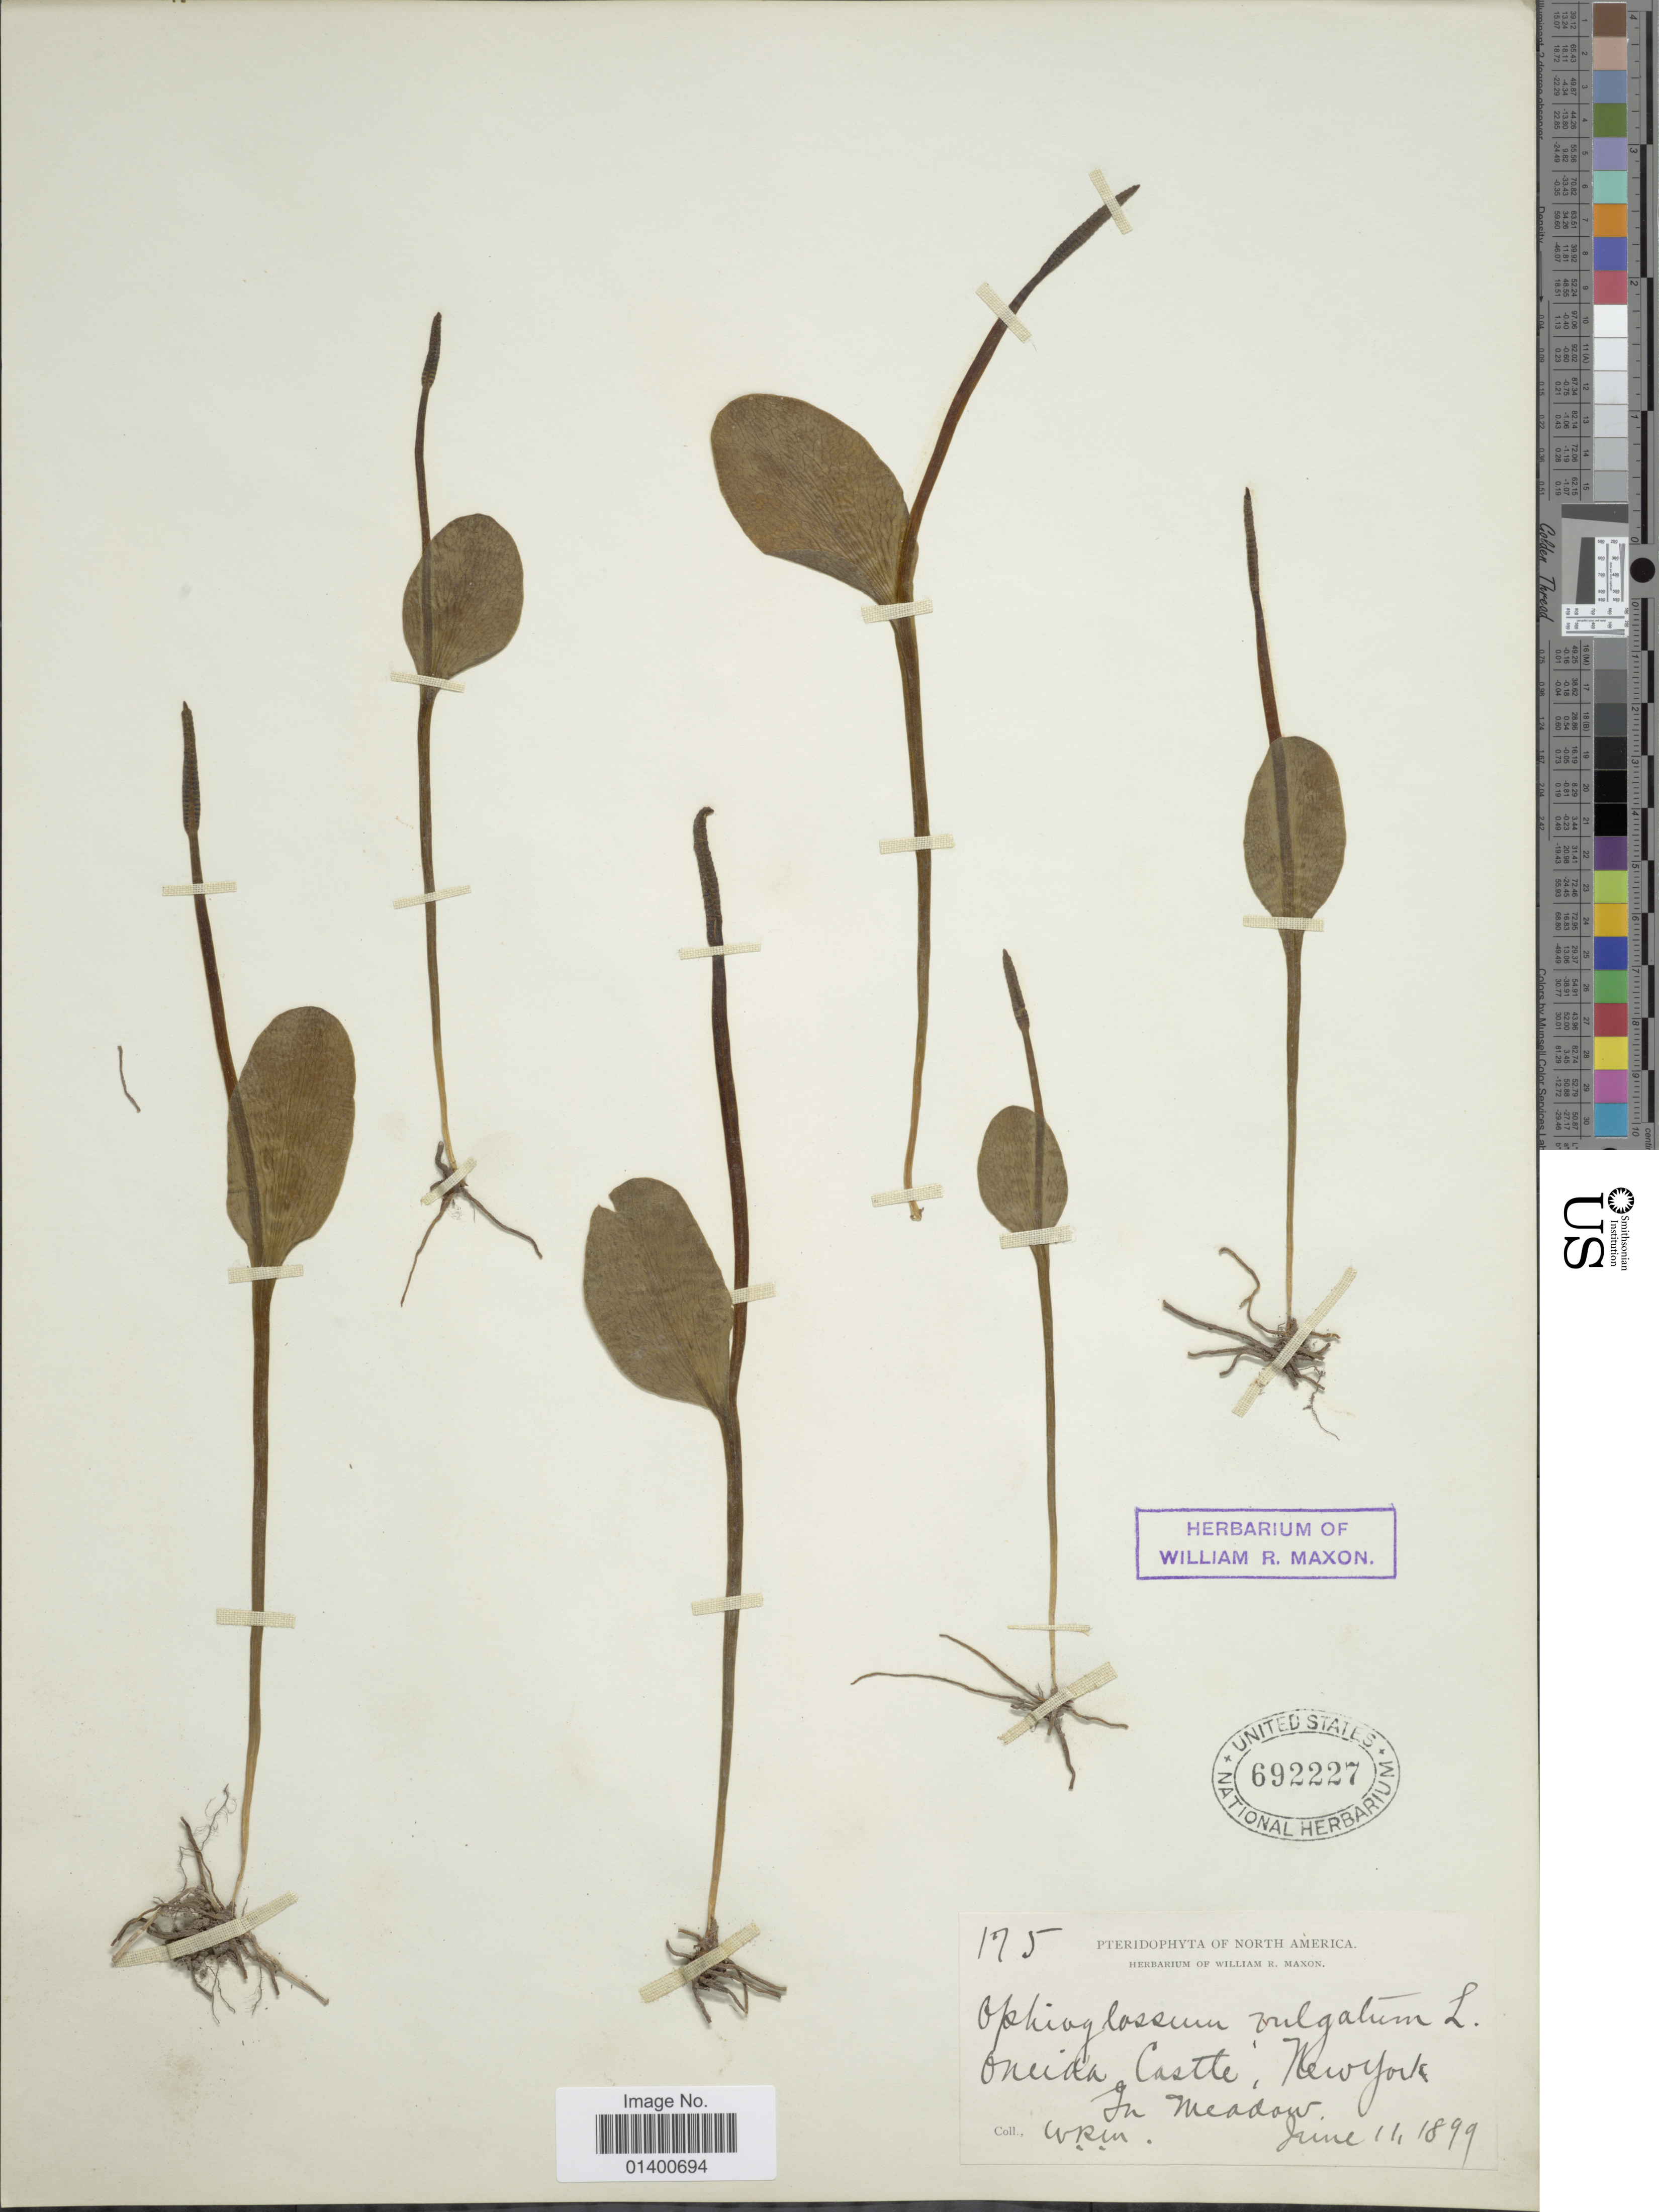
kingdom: Plantae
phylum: Tracheophyta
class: Polypodiopsida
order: Ophioglossales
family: Ophioglossaceae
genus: Ophioglossum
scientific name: Ophioglossum vulgatum var. pseudopodum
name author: (S.F. Blake) Farw.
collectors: W. R. Maxon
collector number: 175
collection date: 1899-06-11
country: United States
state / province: New York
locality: Oneida Castle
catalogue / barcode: US 692227